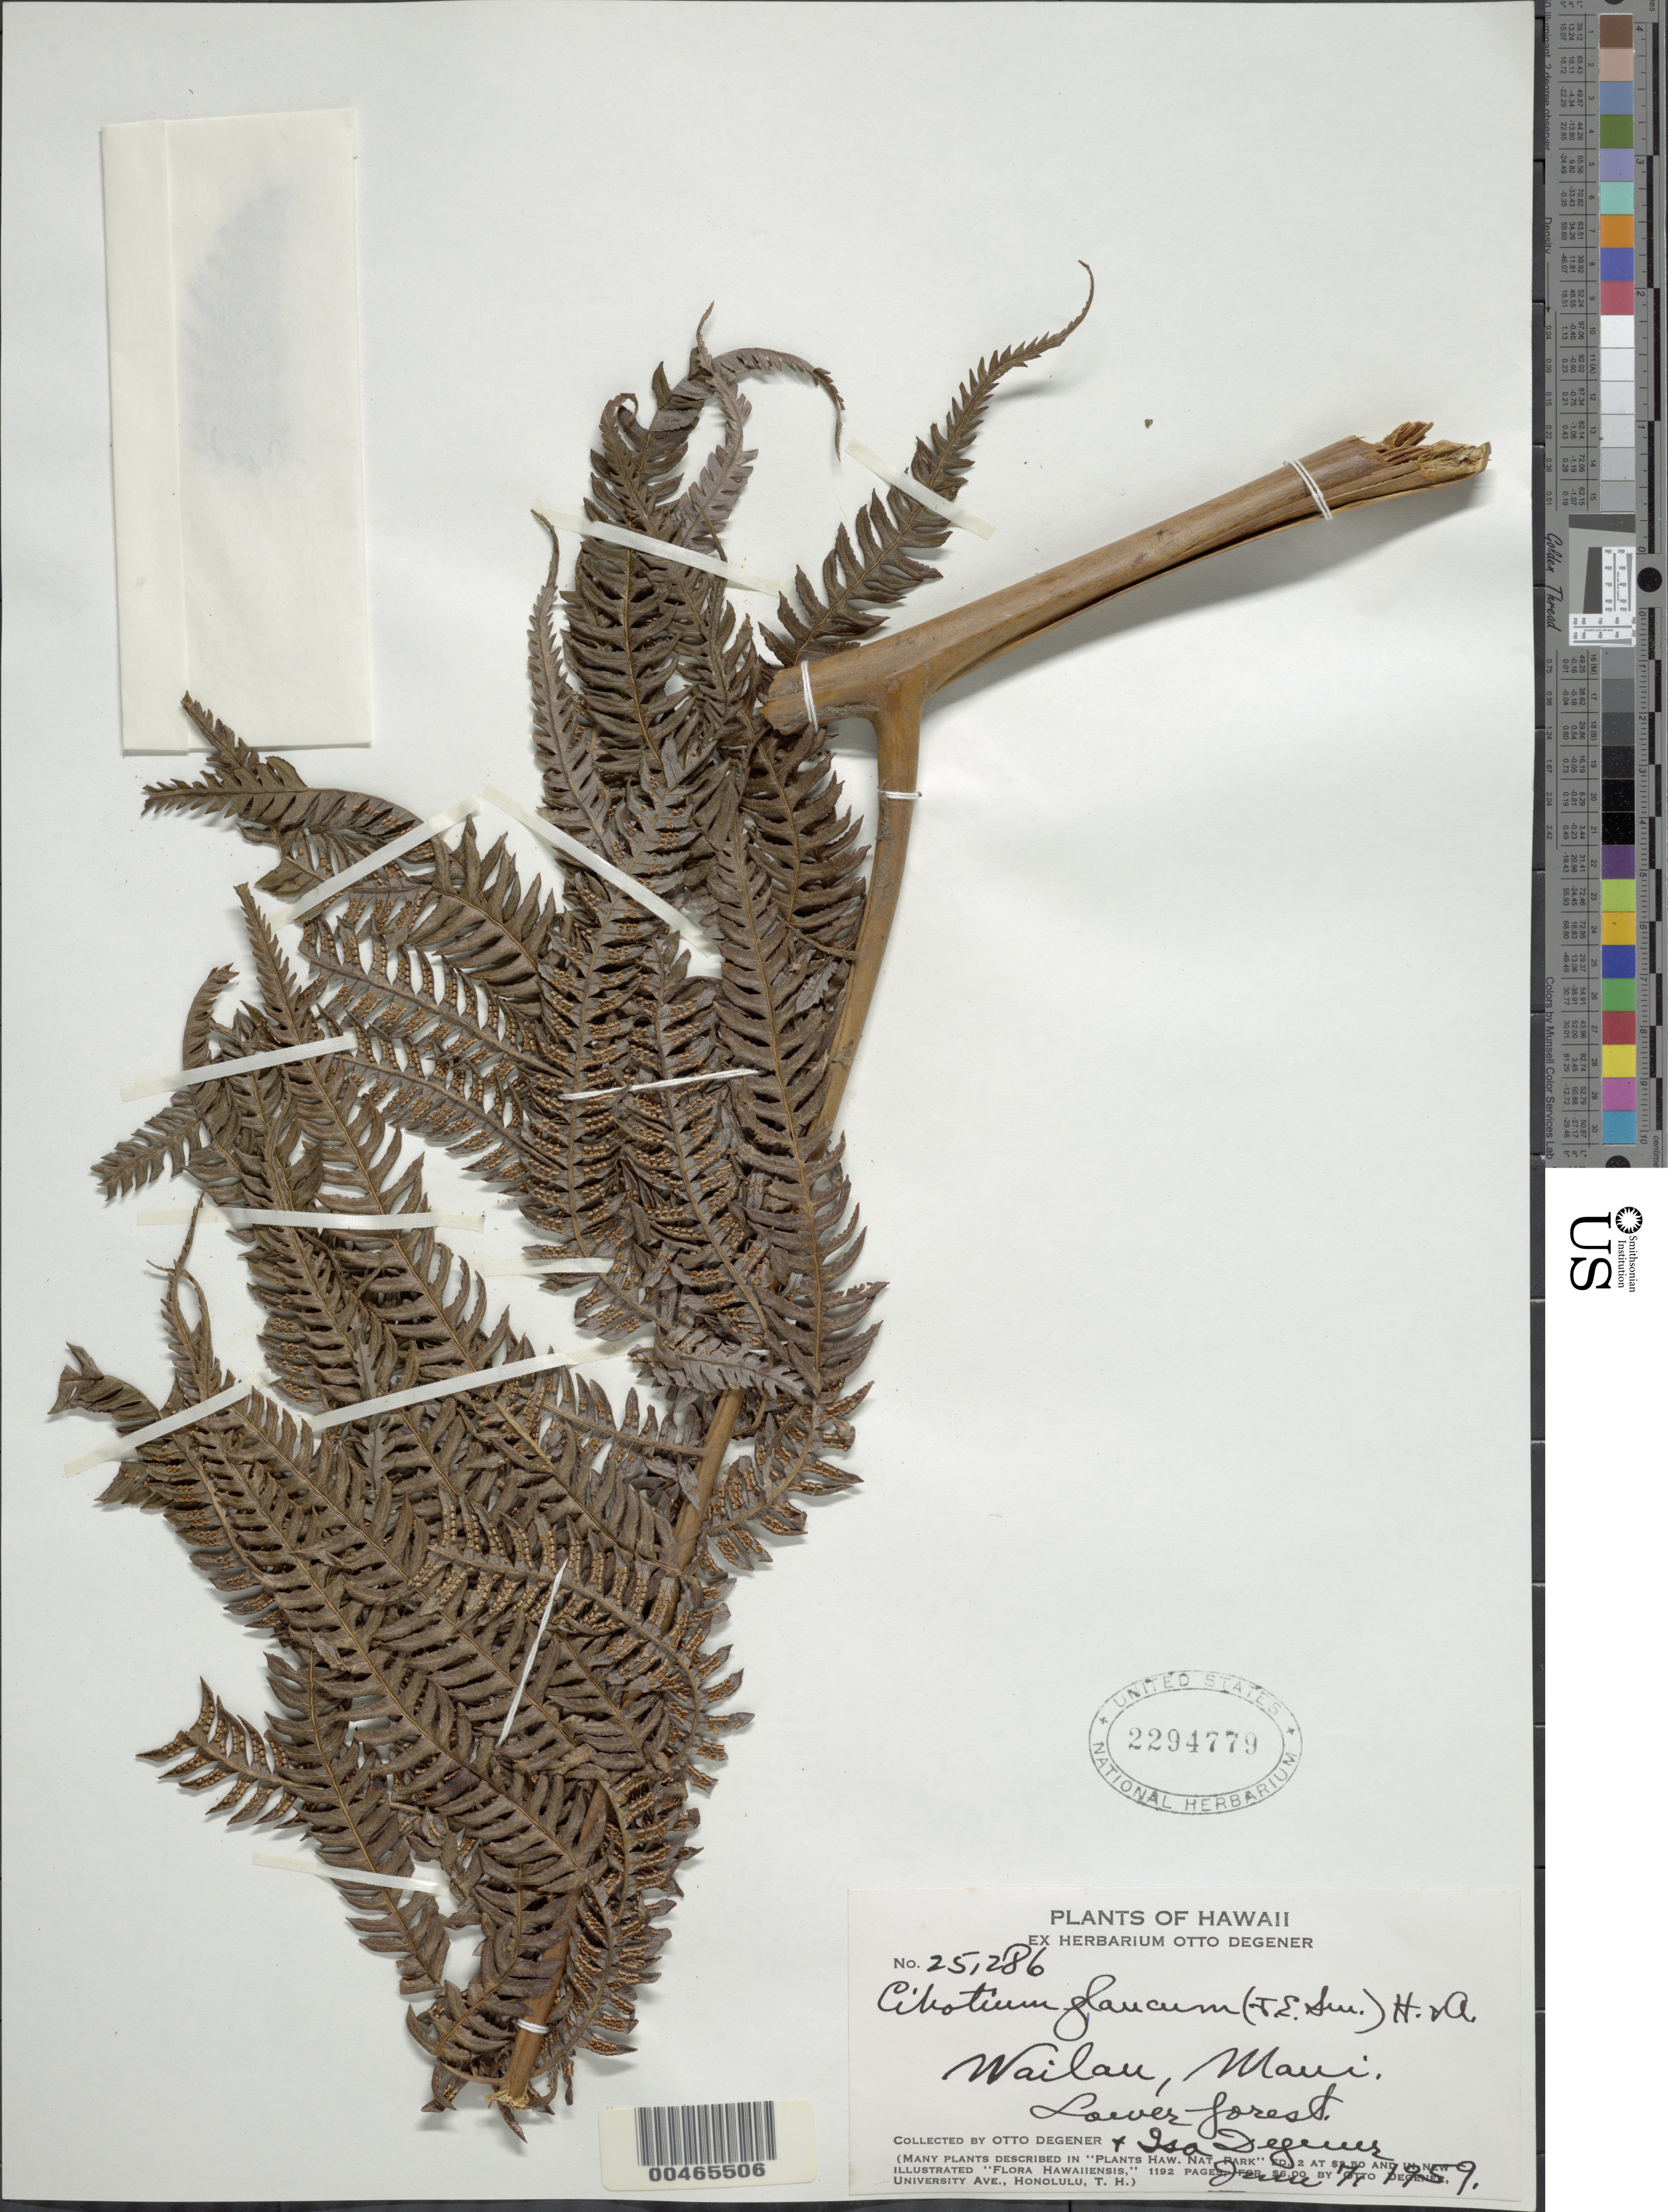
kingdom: Plantae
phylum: Tracheophyta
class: Polypodiopsida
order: Cyatheales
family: Cibotiaceae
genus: Cibotium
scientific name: Cibotium glaucum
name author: (Sm.) Hook. & Arn.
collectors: O. Degener & I. Degener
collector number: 25286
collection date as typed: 7 Jun 1959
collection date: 1959-06-07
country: United States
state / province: Hawaii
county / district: Kauai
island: Kaua'i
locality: Wailau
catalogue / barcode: US 2294779